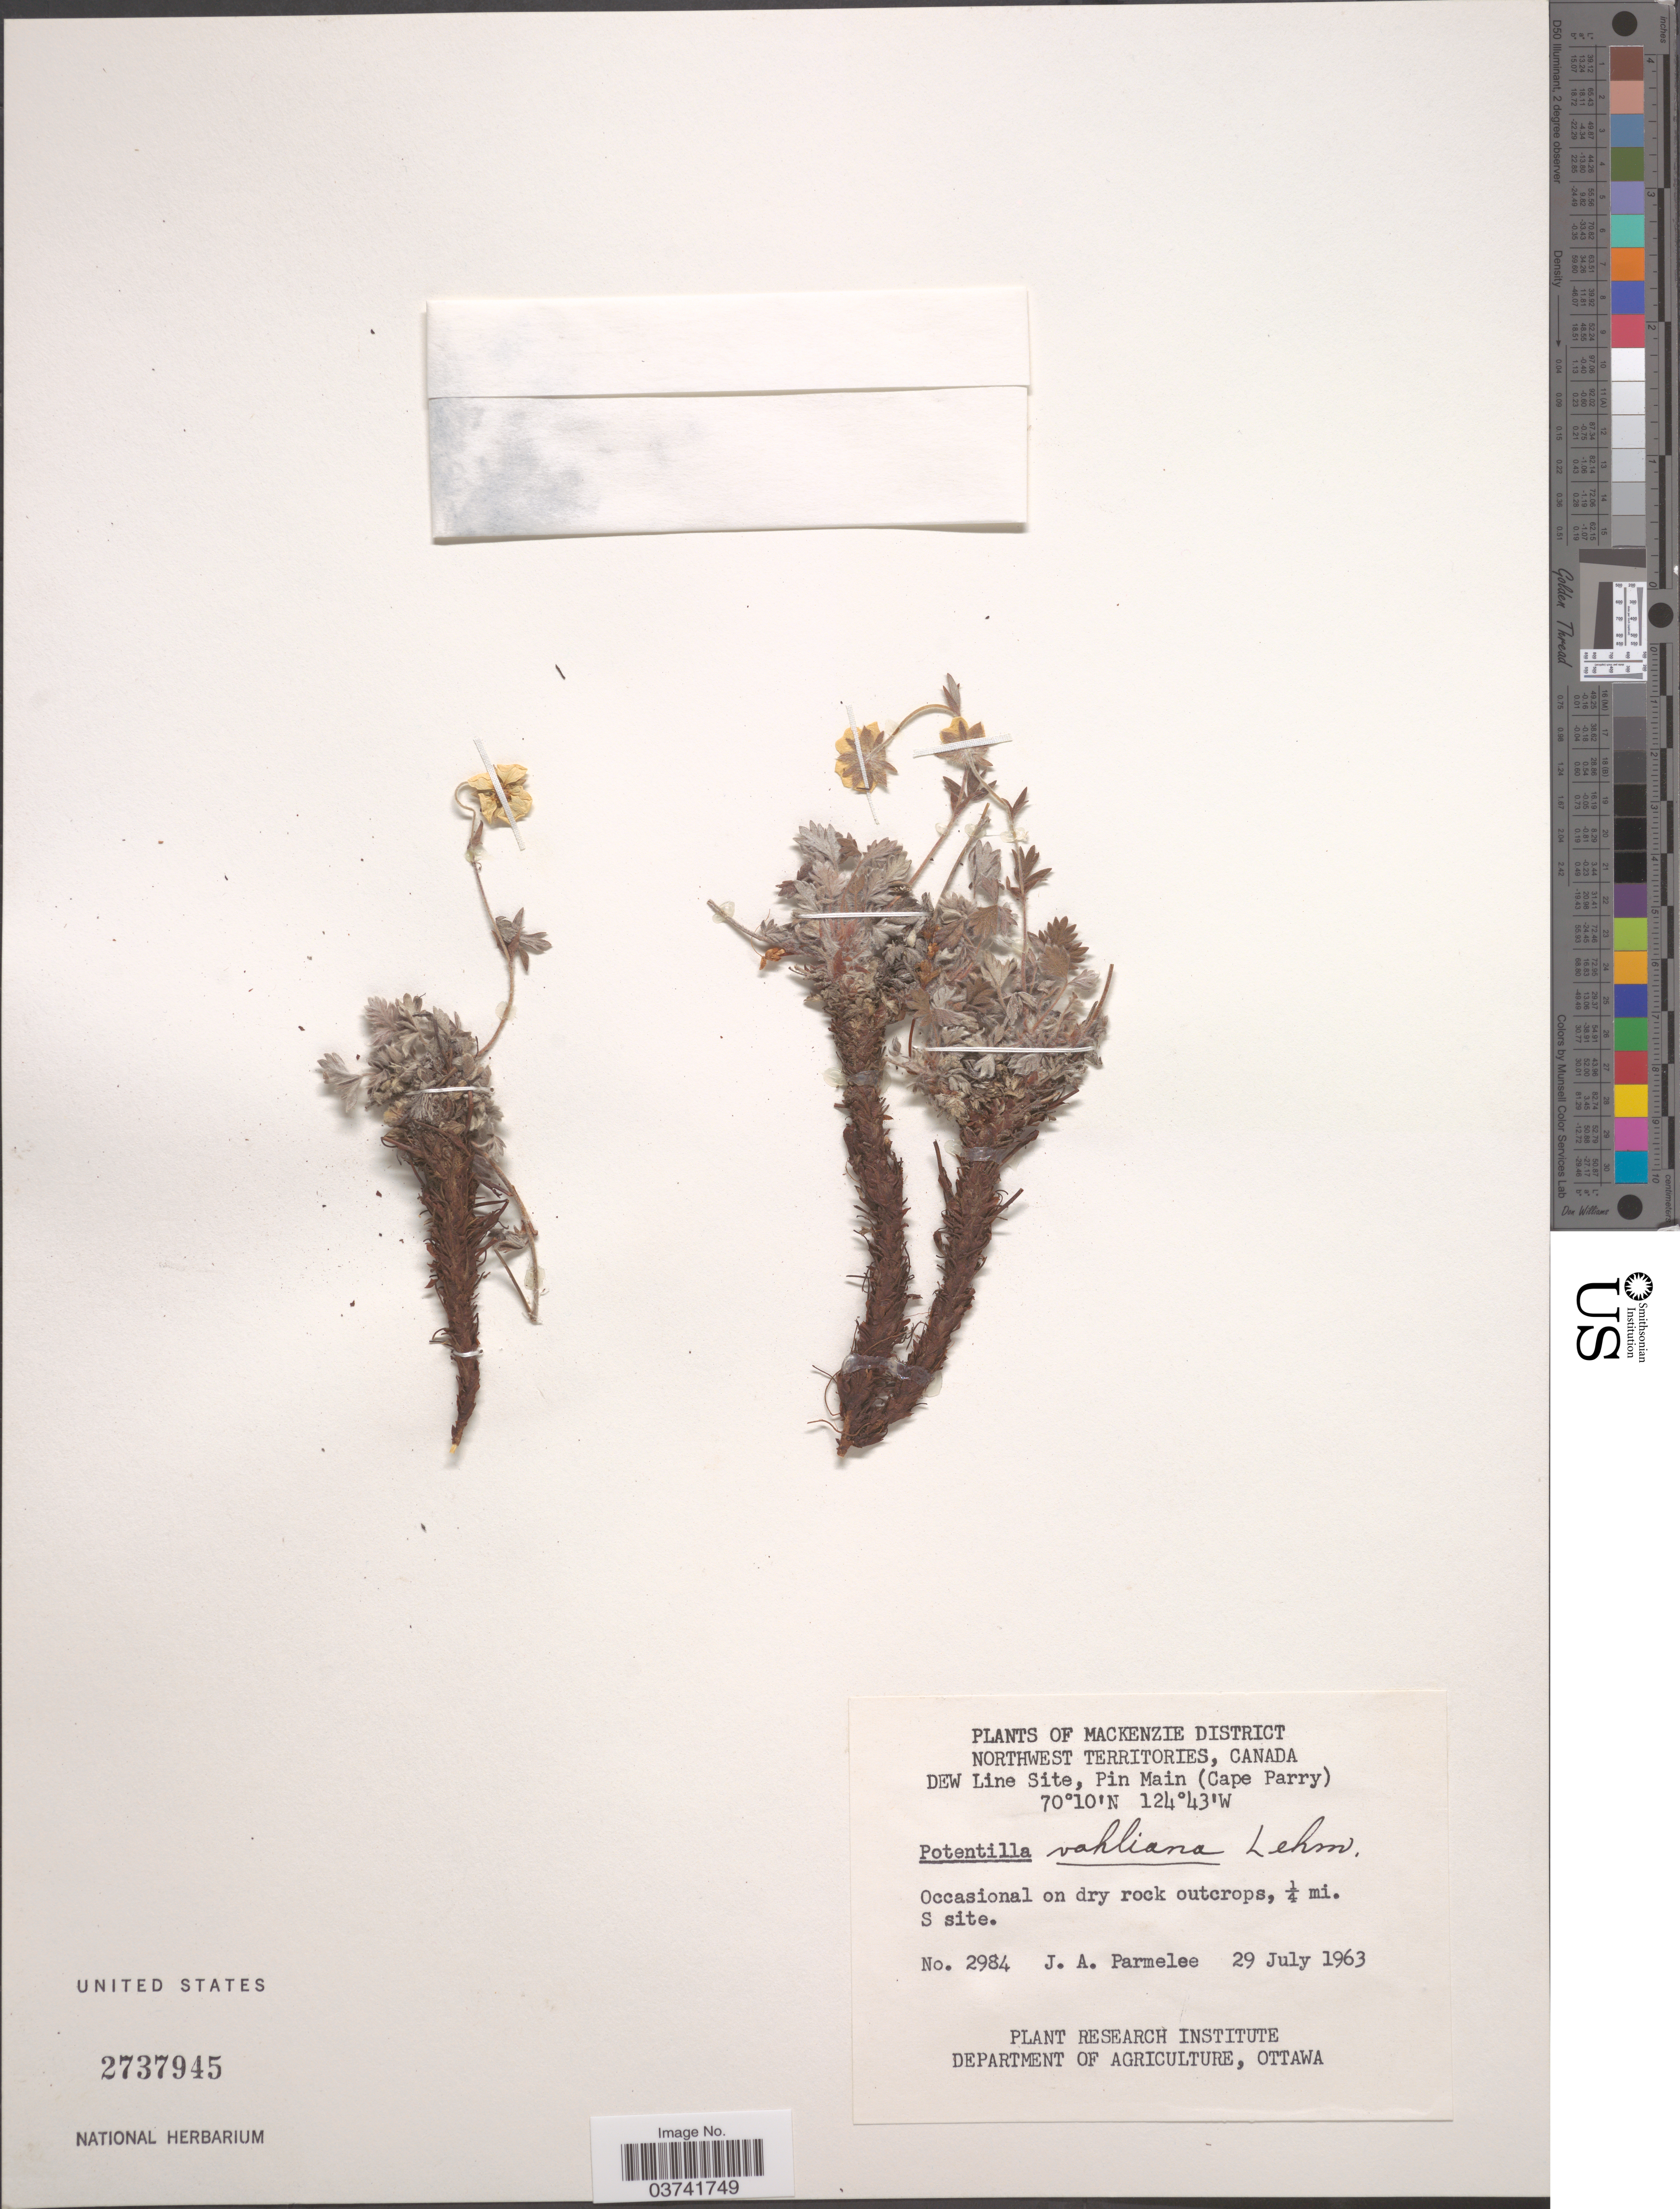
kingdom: Plantae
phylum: Tracheophyta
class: Magnoliopsida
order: Rosales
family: Rosaceae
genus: Potentilla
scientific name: Potentilla vahliana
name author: Lehm.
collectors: J. A. Parmelee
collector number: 2984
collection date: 1963-07-29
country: Canada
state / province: Northwest Territories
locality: Mackenzie District. DEW Line Site, Pin Main (Cape Parry). ¼ mi. S site.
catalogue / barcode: US 2737945